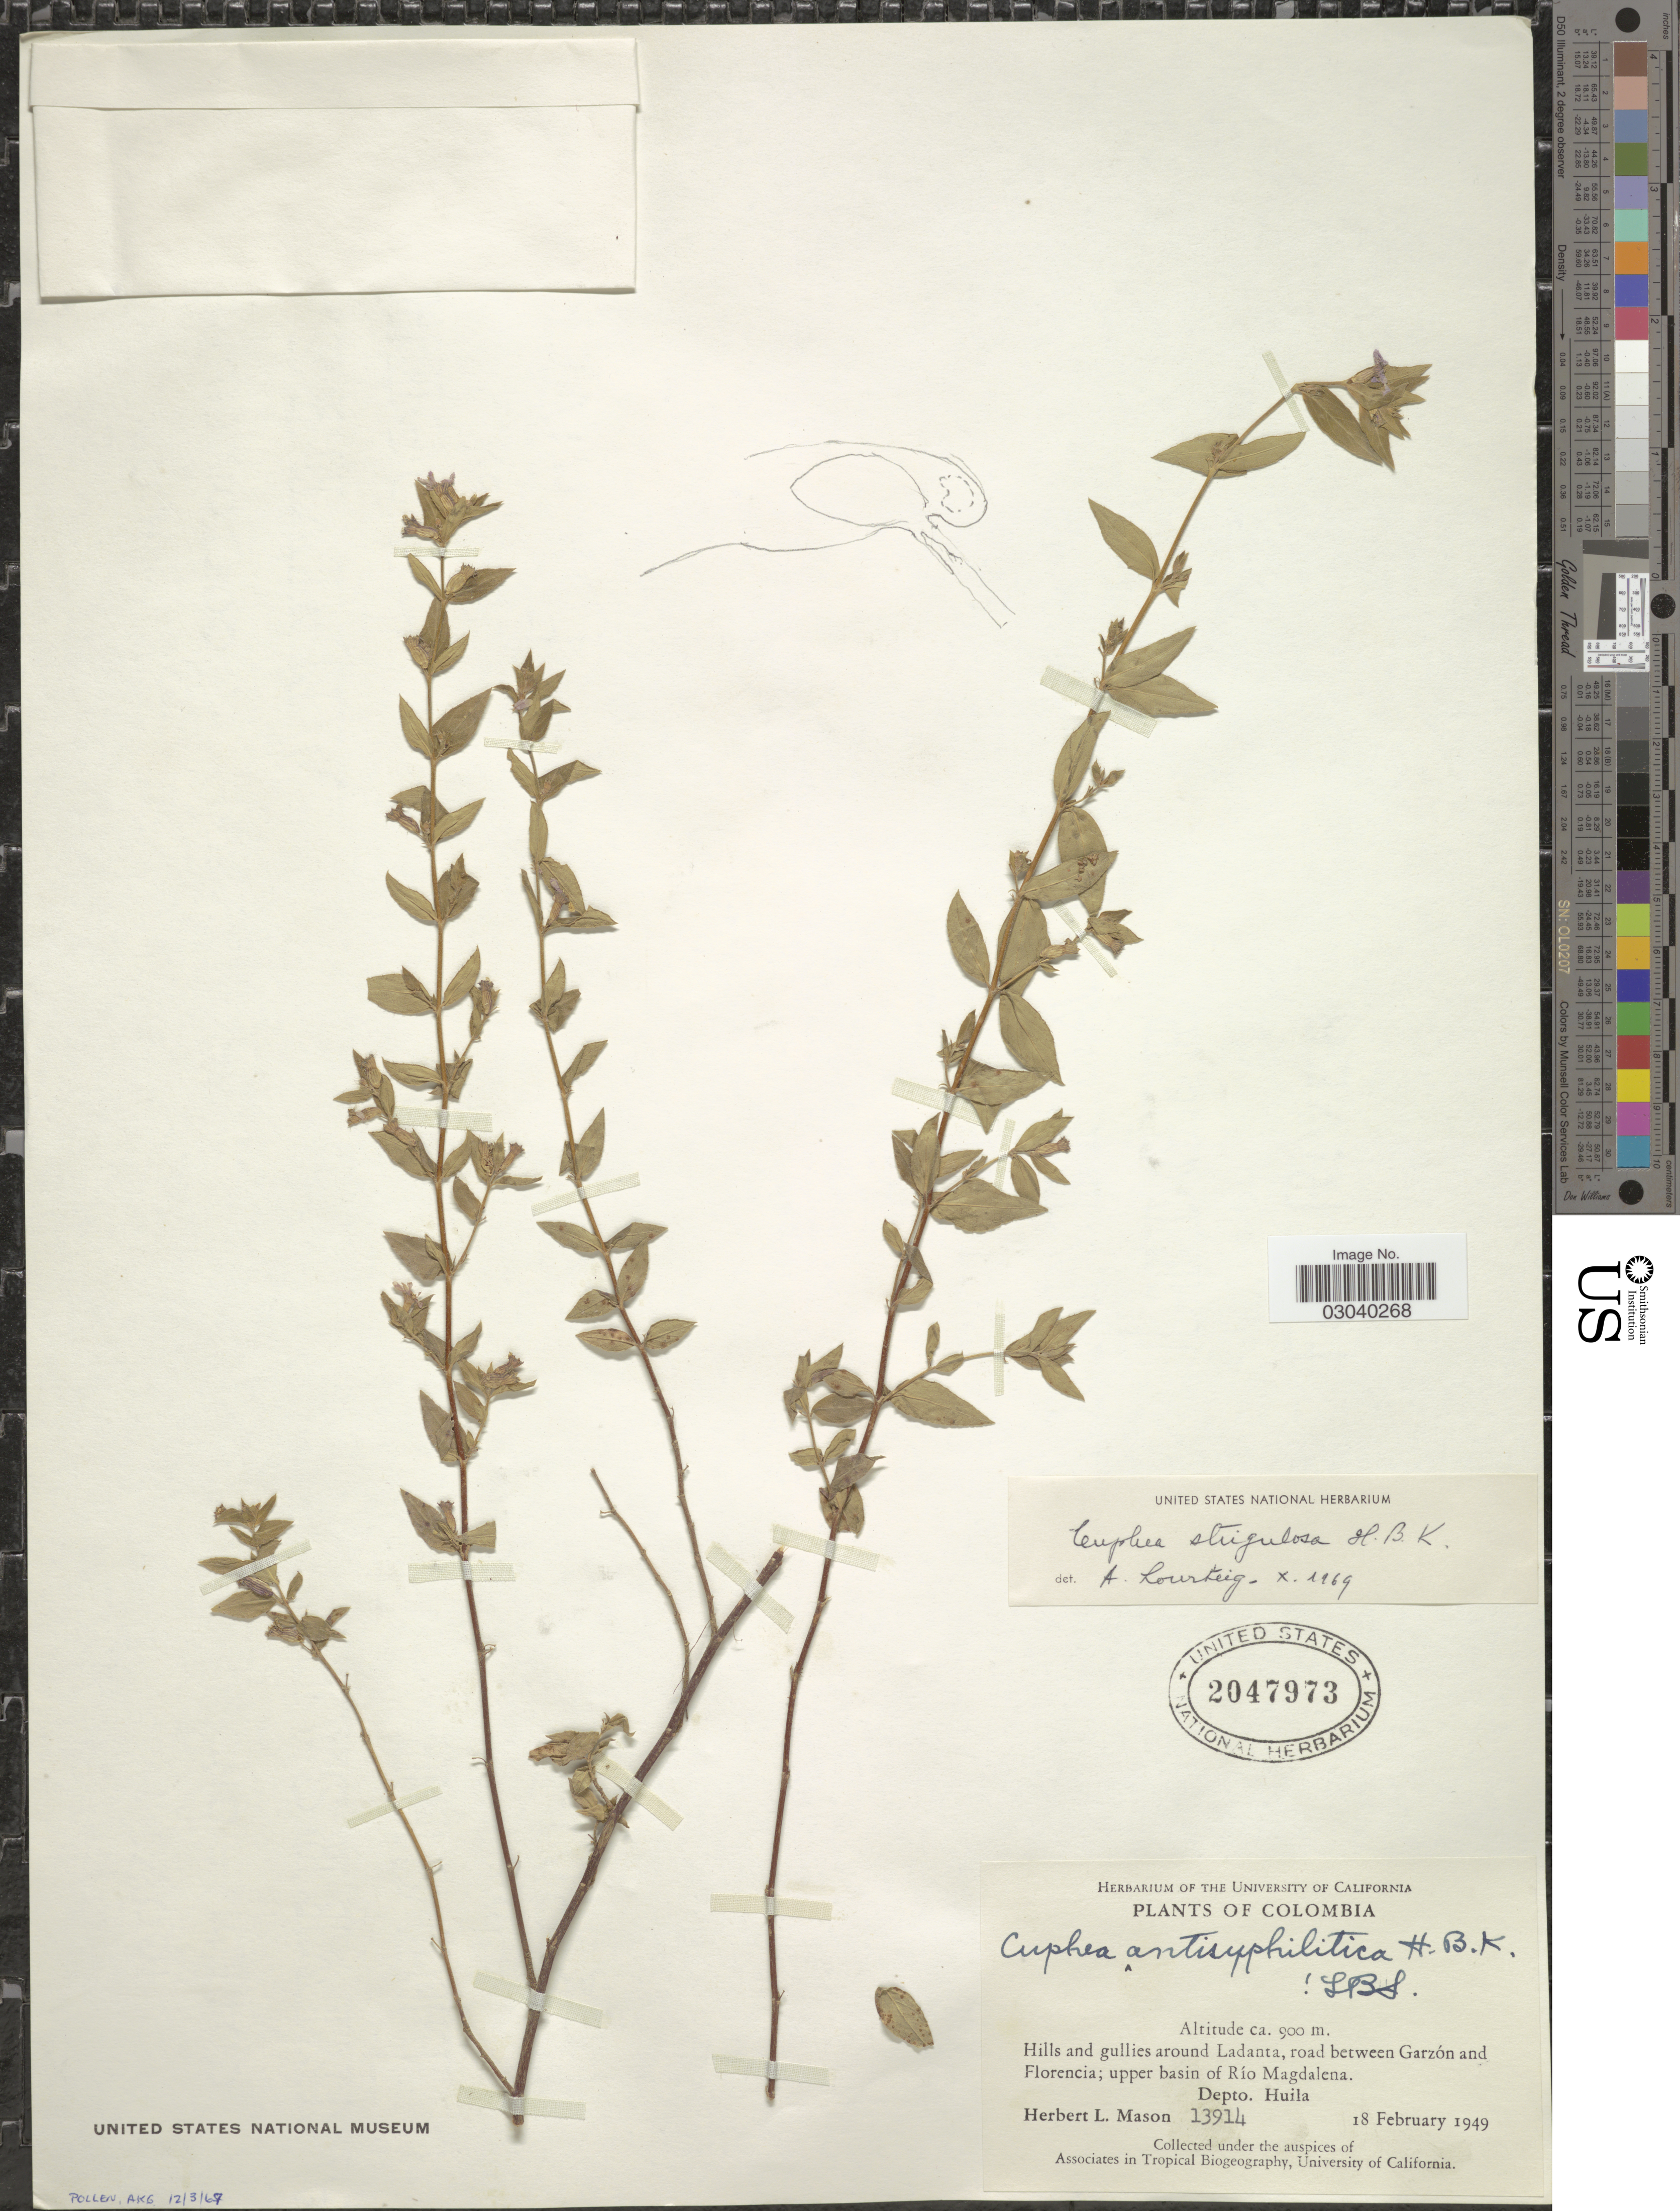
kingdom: Plantae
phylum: Tracheophyta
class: Magnoliopsida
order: Myrtales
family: Lythraceae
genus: Cuphea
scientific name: Cuphea strigulosa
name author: Kunth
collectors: H. L. Mason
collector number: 13914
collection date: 1949-02-18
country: Colombia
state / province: Huila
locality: Hills and gullies around Ladanta, road between Garzón and Florencia; upper basin of Río Magdalena. Depto. Huila.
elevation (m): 900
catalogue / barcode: US 2047973